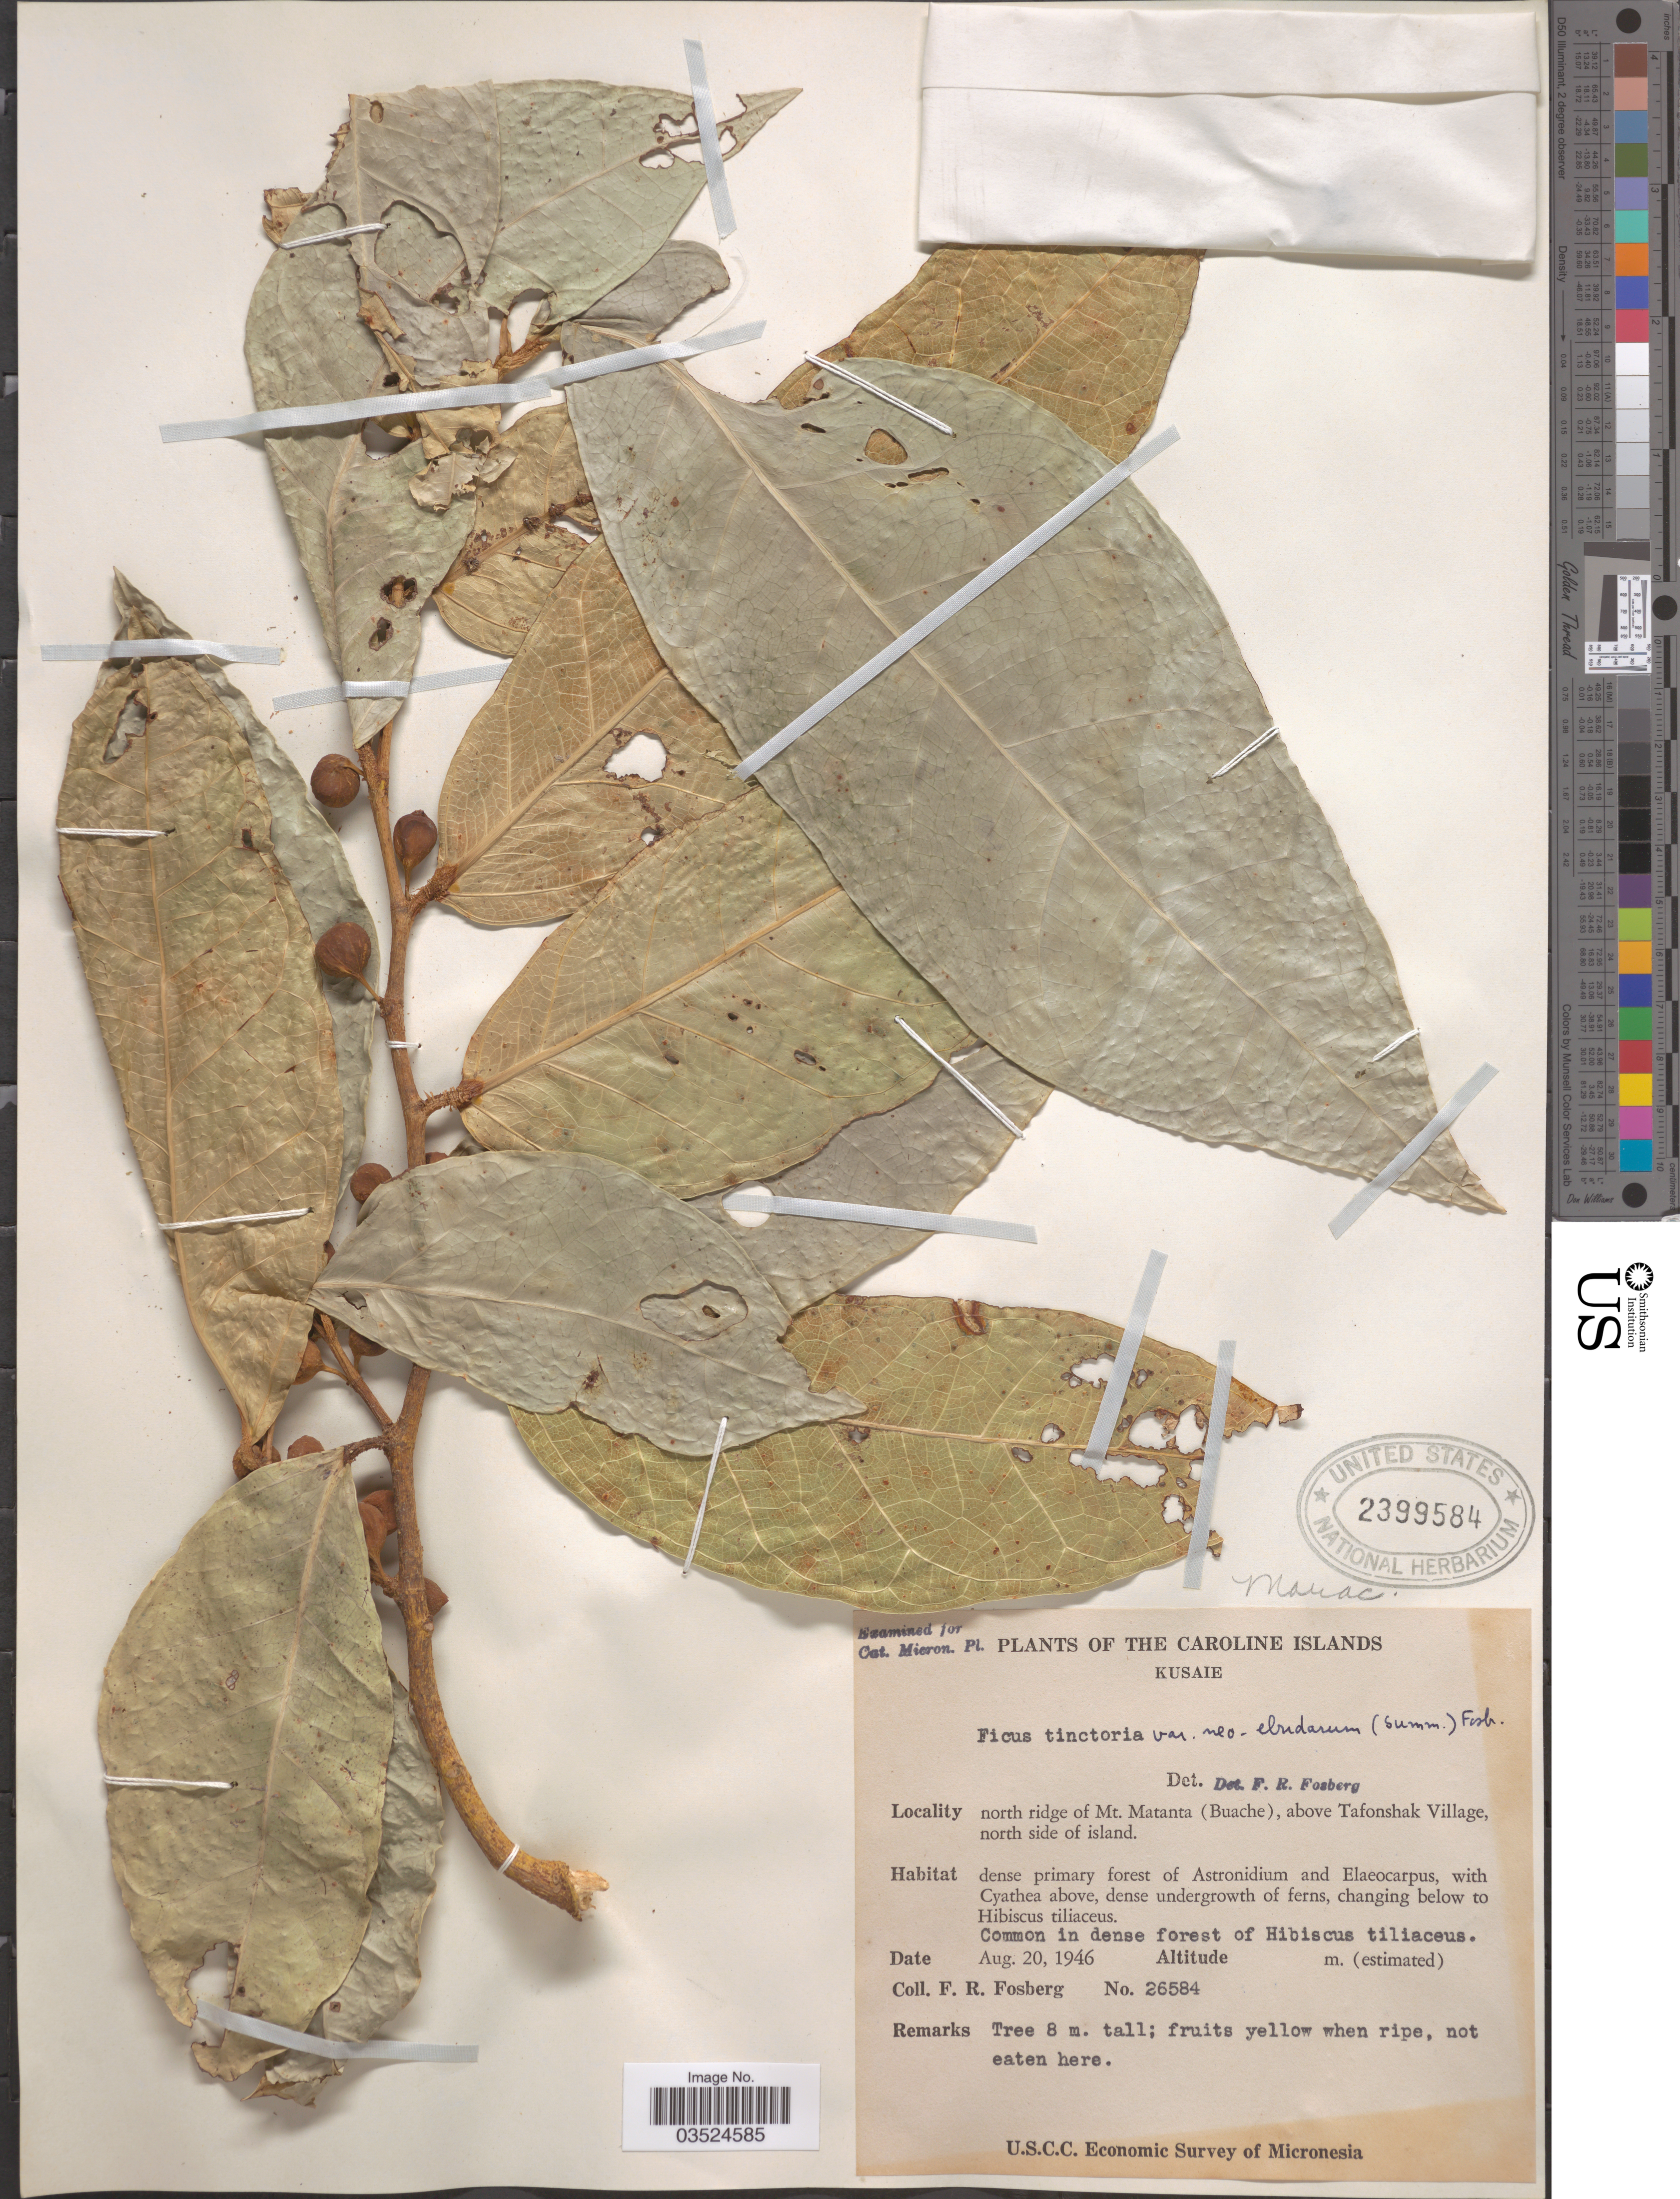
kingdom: Plantae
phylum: Tracheophyta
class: Magnoliopsida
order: Rosales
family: Moraceae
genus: Ficus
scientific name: Ficus tinctoria var. neoebudarum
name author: (Summerh.) Fosberg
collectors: F. R. Fosberg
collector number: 26584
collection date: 1946-08-20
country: Micronesia, Federated States of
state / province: Kosrae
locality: The Caroline Islands. Kusaie. North ridge of Mt. Matanta (Buache), above Tafonshak Village, north side of island.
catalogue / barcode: US 2399584